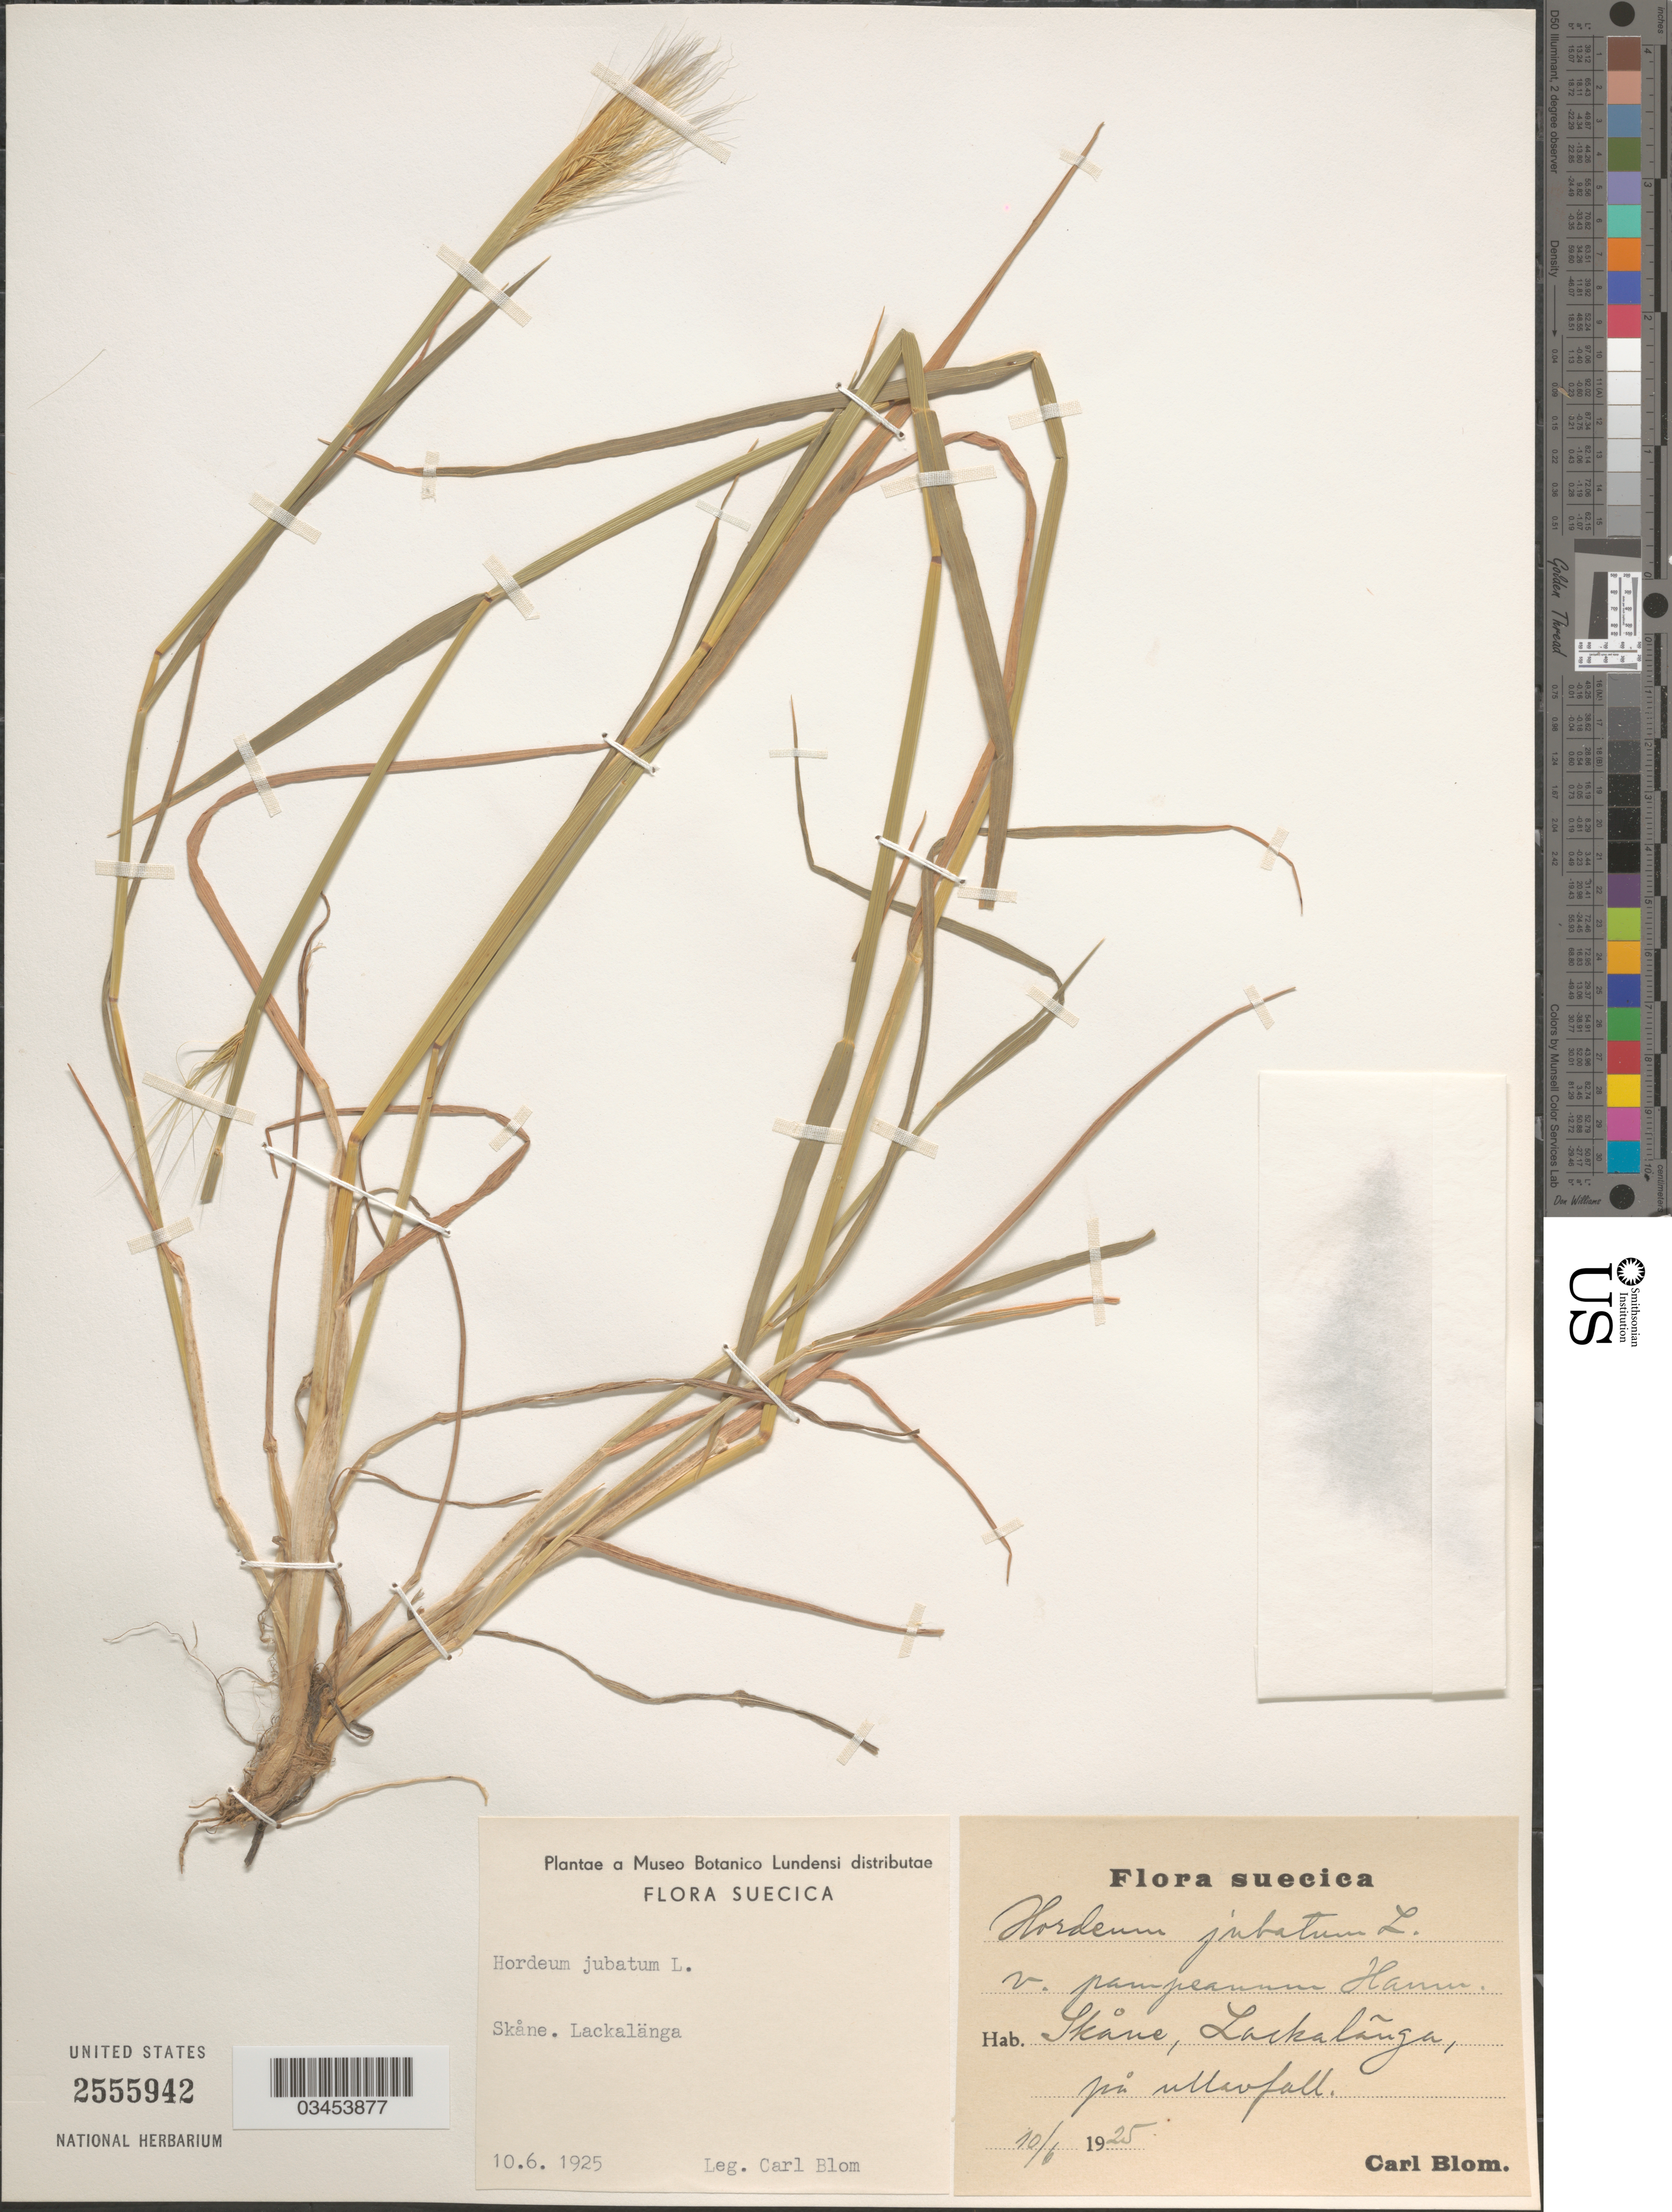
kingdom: Plantae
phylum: Tracheophyta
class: Liliopsida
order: Poales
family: Poaceae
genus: Hordeum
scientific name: Hordeum jubatum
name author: L.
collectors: C. H. Blom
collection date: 1925-06-10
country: Sweden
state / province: Skåne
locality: Suecica. Lackalänga, [illegible text]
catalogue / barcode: US 2555942